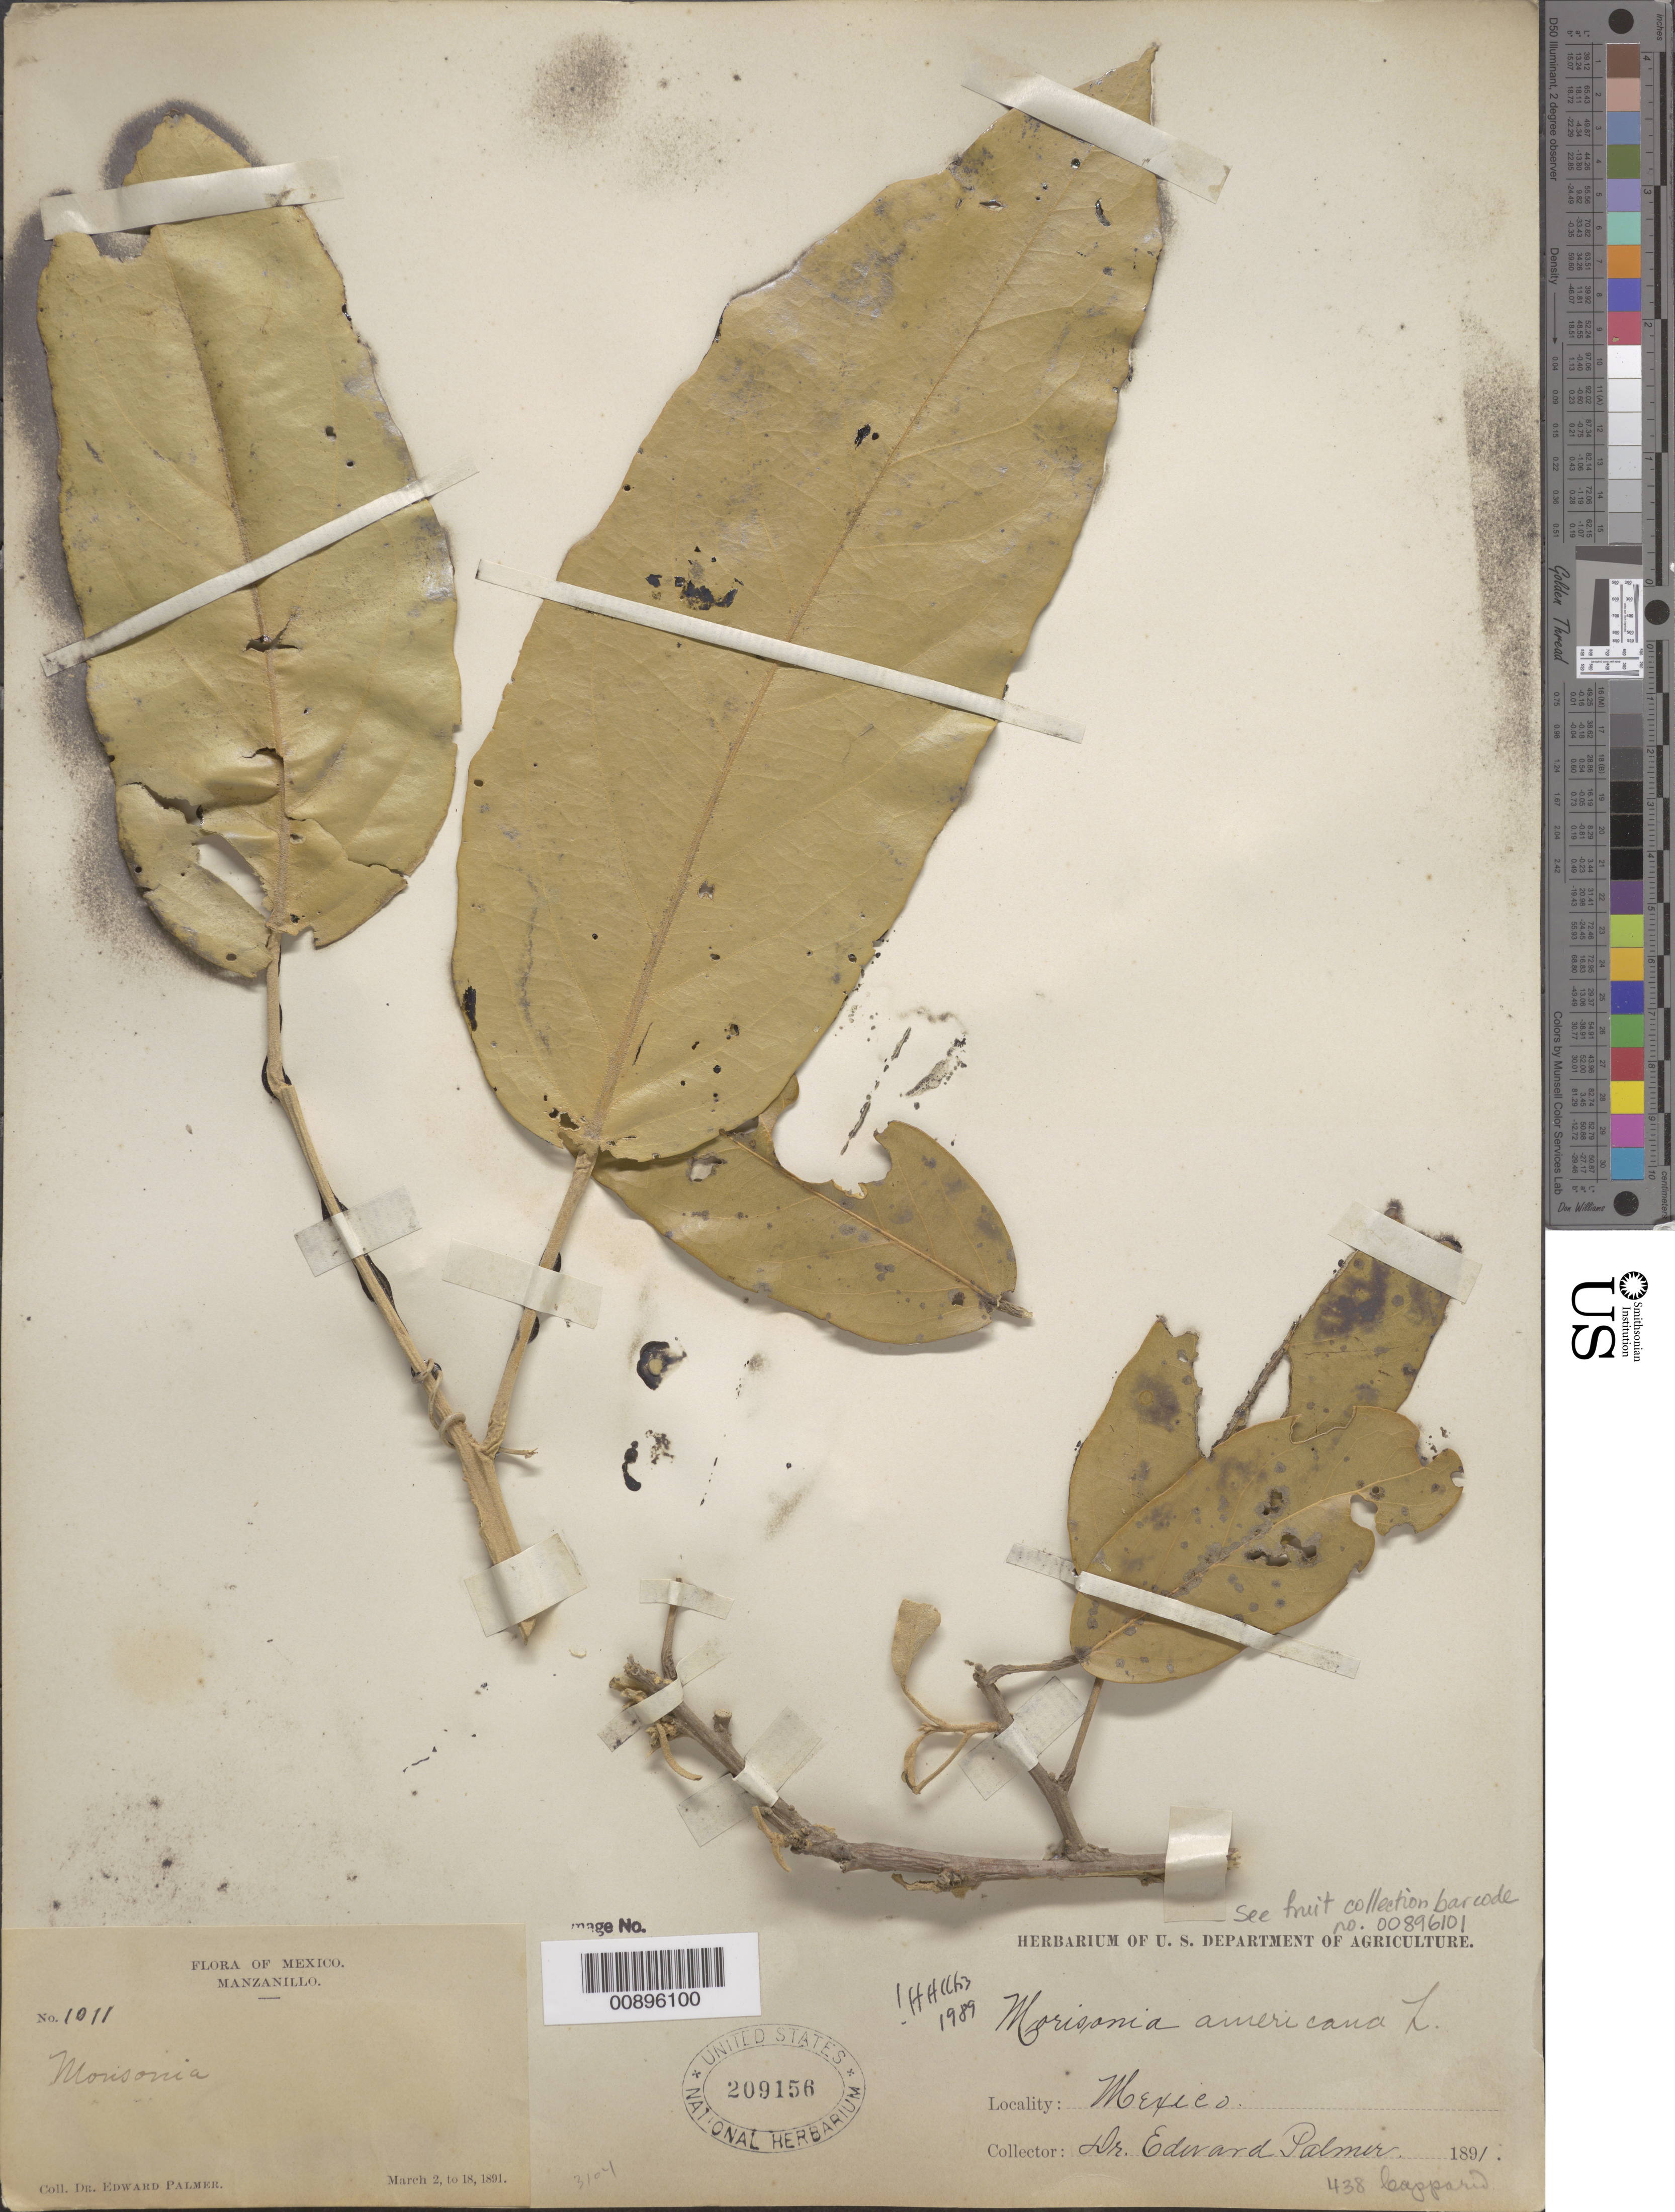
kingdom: Plantae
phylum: Tracheophyta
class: Magnoliopsida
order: Brassicales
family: Capparaceae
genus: Morisonia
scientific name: Morisonia americana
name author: L.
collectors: E. Palmer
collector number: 1011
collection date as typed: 02 Mar 1891 to 18 Mar 1891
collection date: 1891-03-02/1891-03-18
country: Mexico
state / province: Colima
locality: Manzanillo, Colima.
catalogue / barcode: US 209156